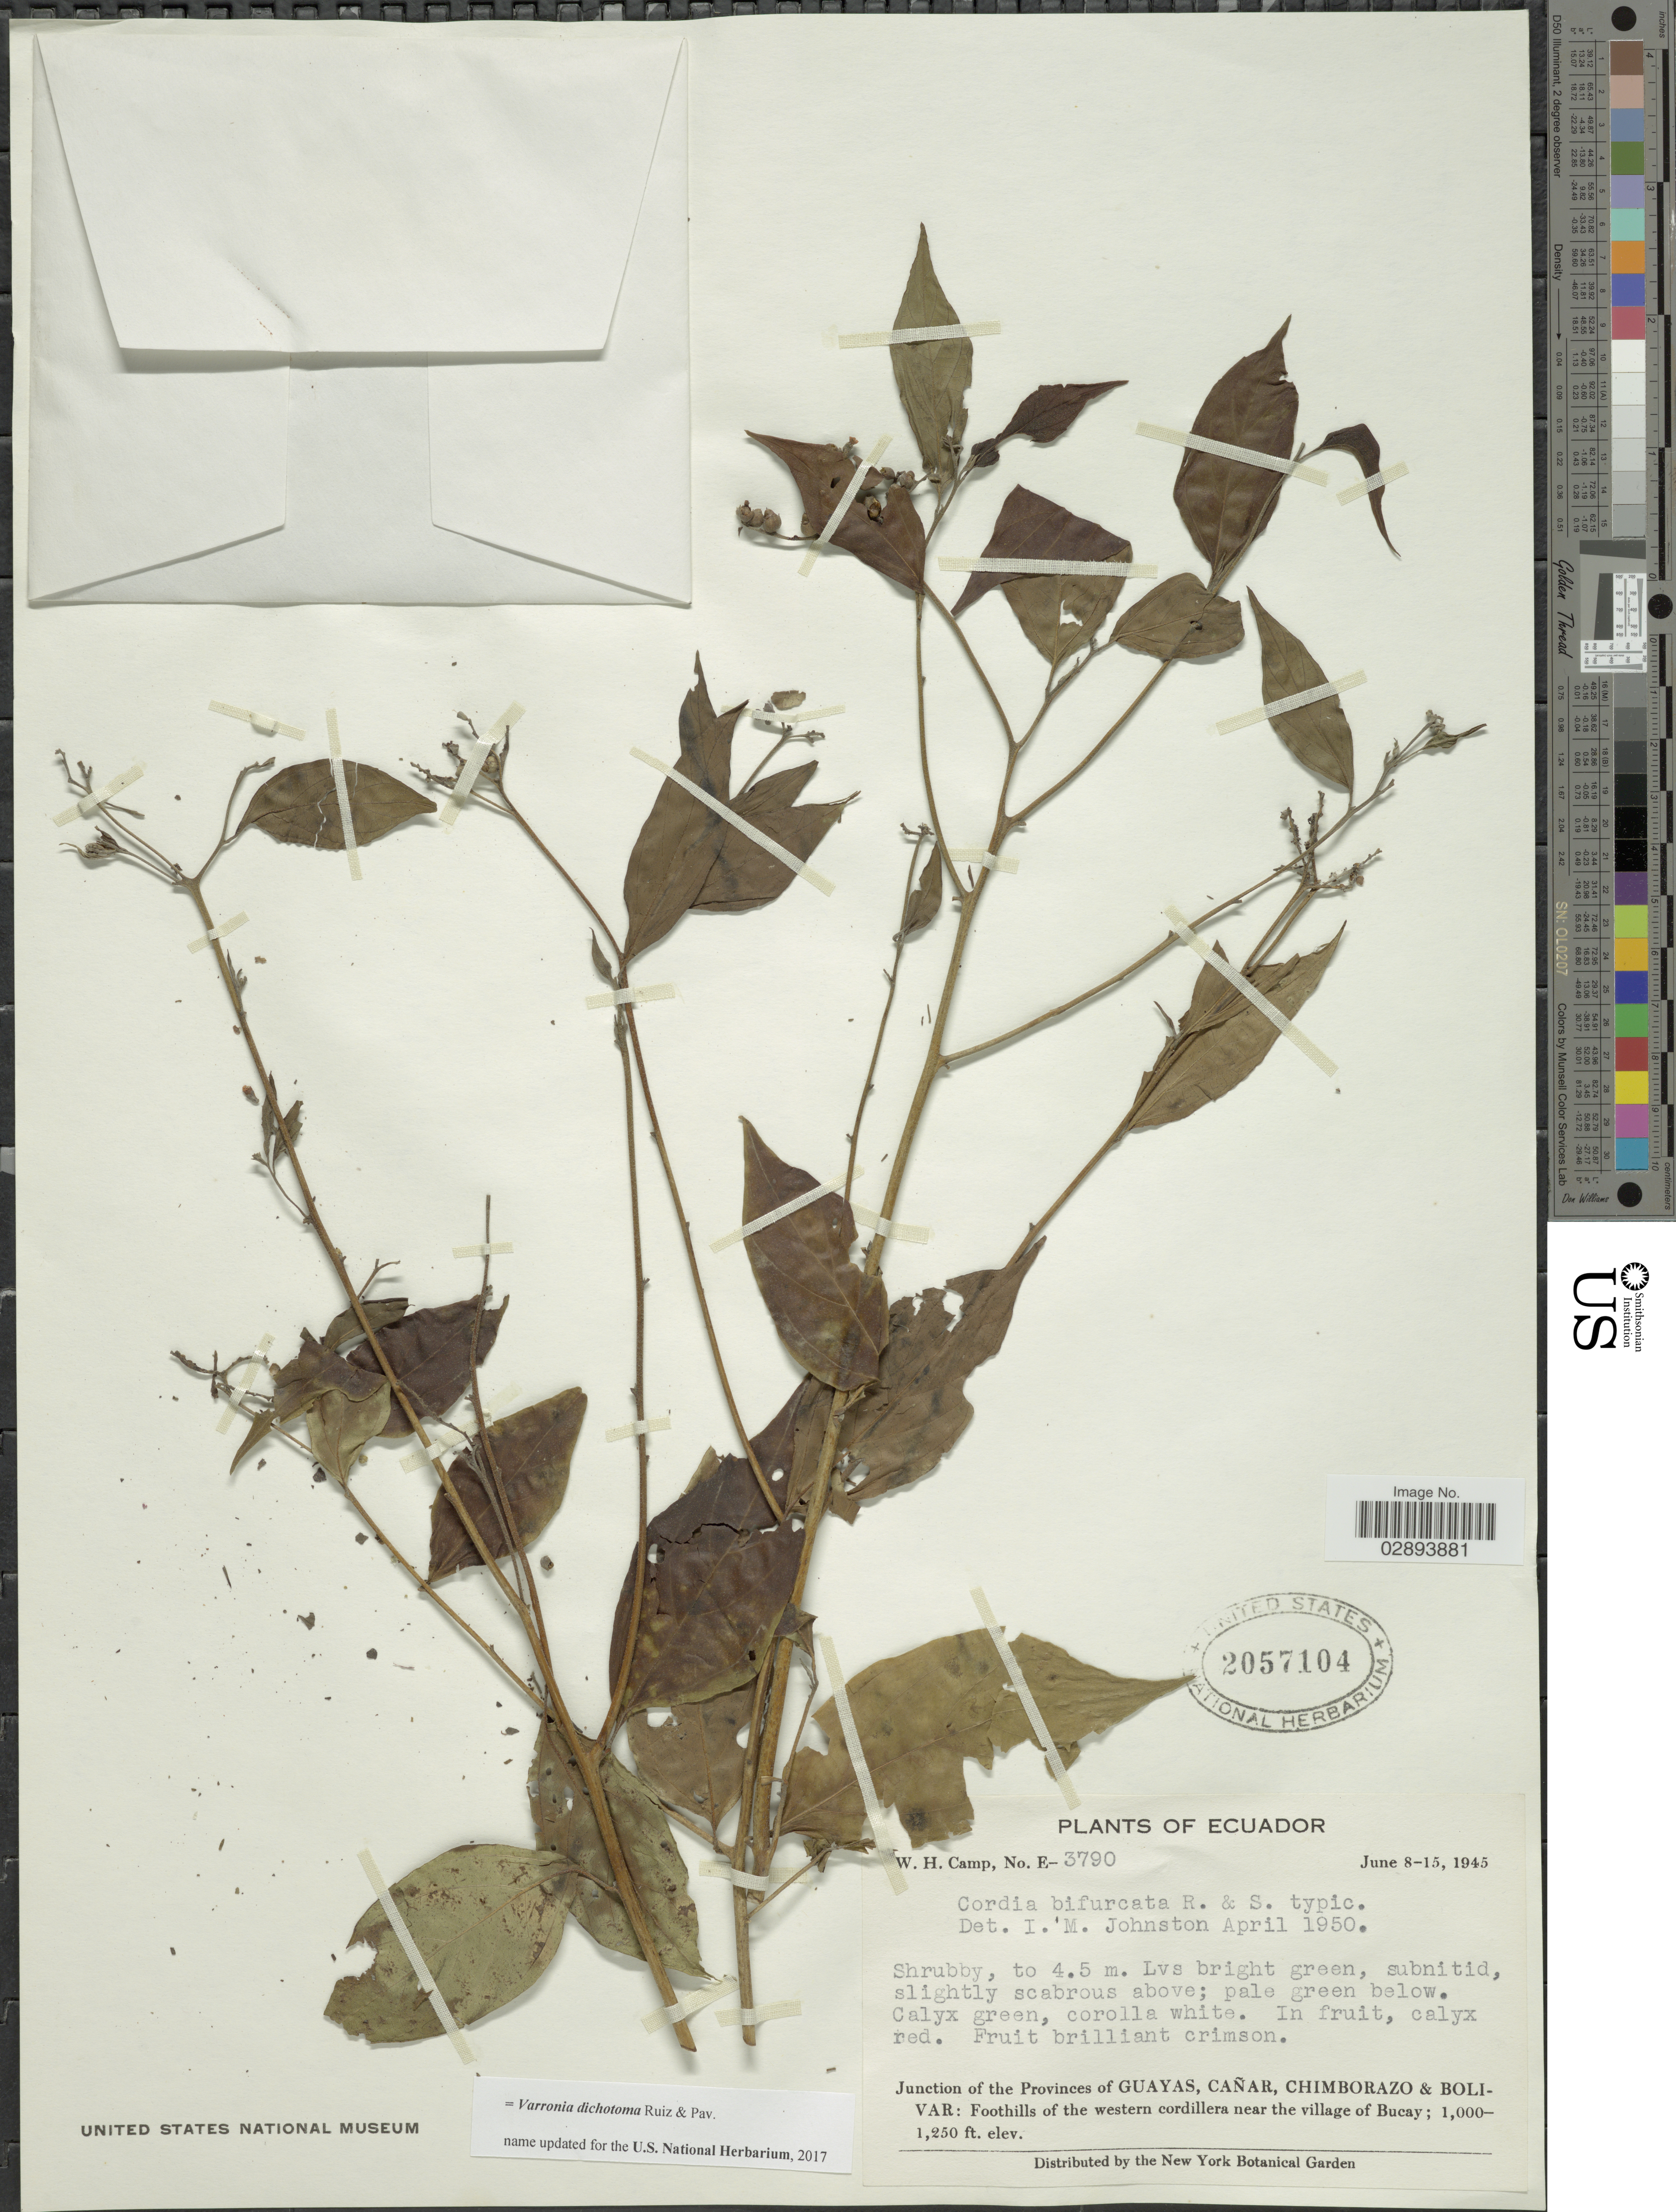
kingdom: Plantae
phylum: Tracheophyta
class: Magnoliopsida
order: Boraginales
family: Cordiaceae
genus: Varronia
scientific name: Varronia dichotoma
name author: Ruiz & Pav.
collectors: W. H. Camp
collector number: E-3790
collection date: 1945-06-08/1945-06-15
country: Ecuador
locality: Junction of the Provinces of Guayas, Cañar, Chimborazo & Bolivar, Foothills of the Western cordillera near the village of Bucay.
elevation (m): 305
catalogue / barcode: US 2057104